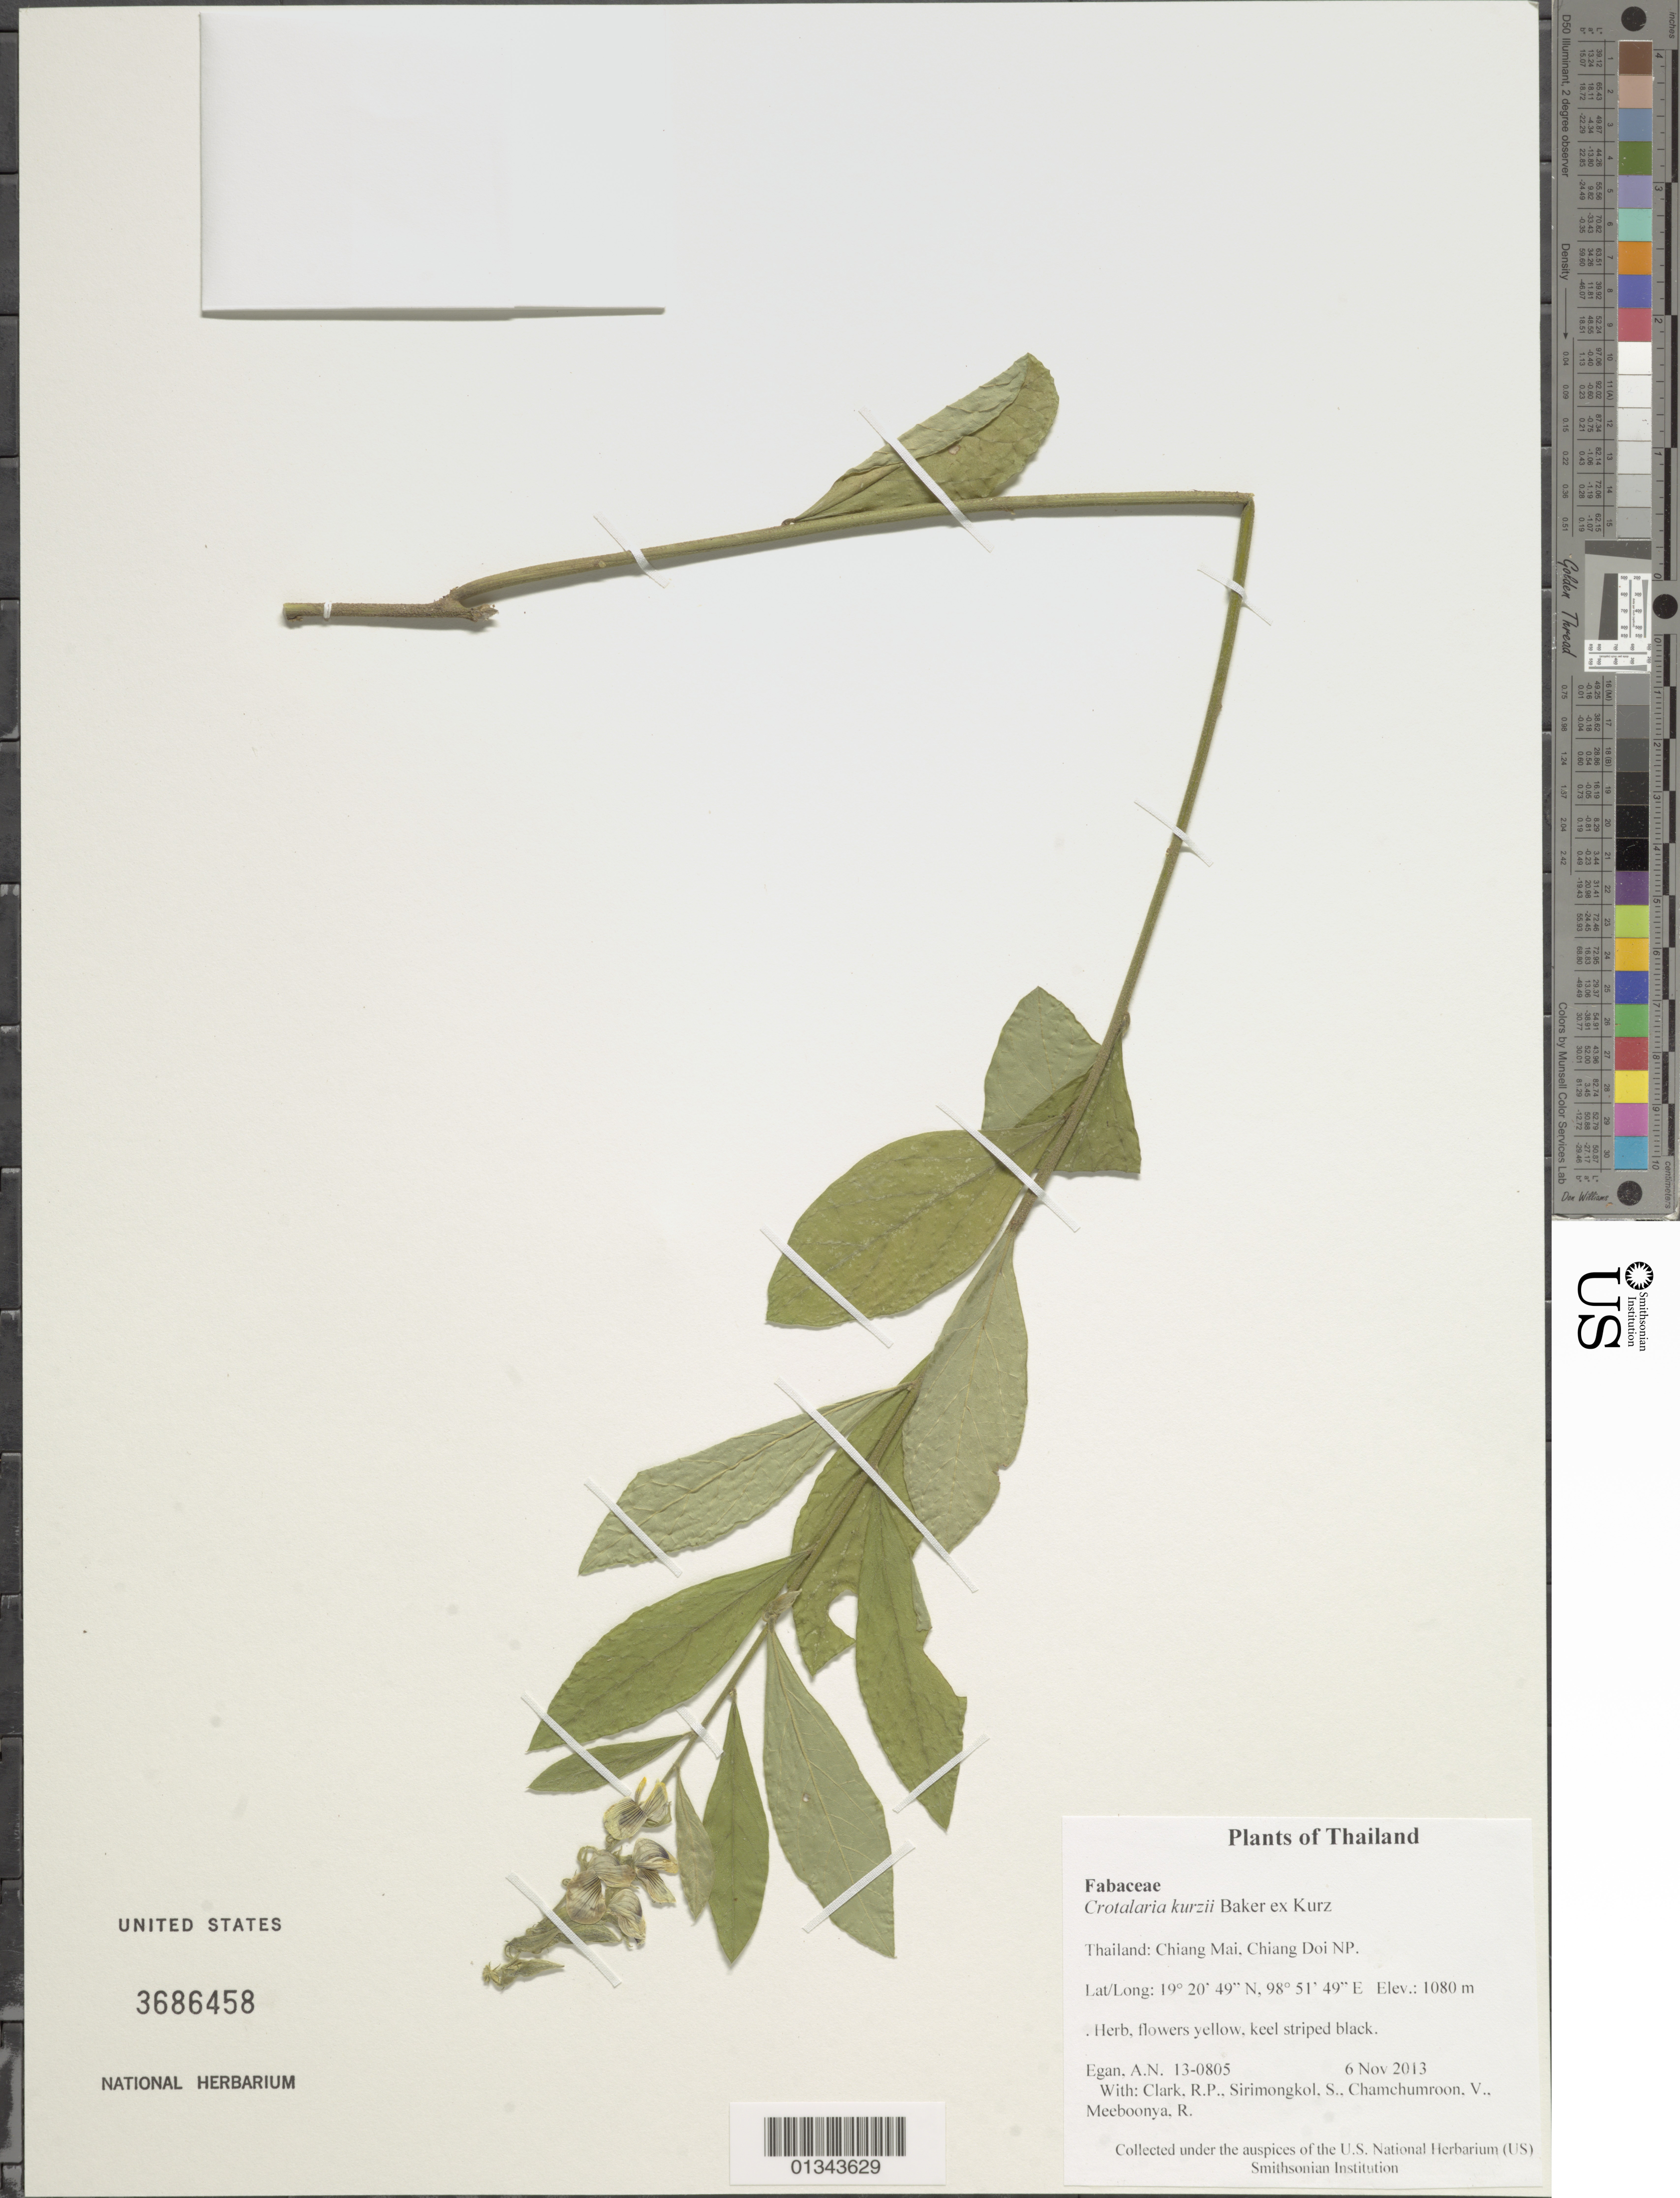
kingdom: Plantae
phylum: Tracheophyta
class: Magnoliopsida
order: Fabales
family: Fabaceae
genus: Crotalaria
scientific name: Crotalaria kurzii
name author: Baker ex Kurz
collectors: A. N. Egan, R. P. Clark, S. Sirimongkol, V. Chamchumroon & R. Meeboonya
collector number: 13-0805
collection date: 2013-11-06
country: Thailand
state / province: Chiang Mai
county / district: Mueang Chiang Mai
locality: Chiang Doi NP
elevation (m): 1080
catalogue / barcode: US 3686458